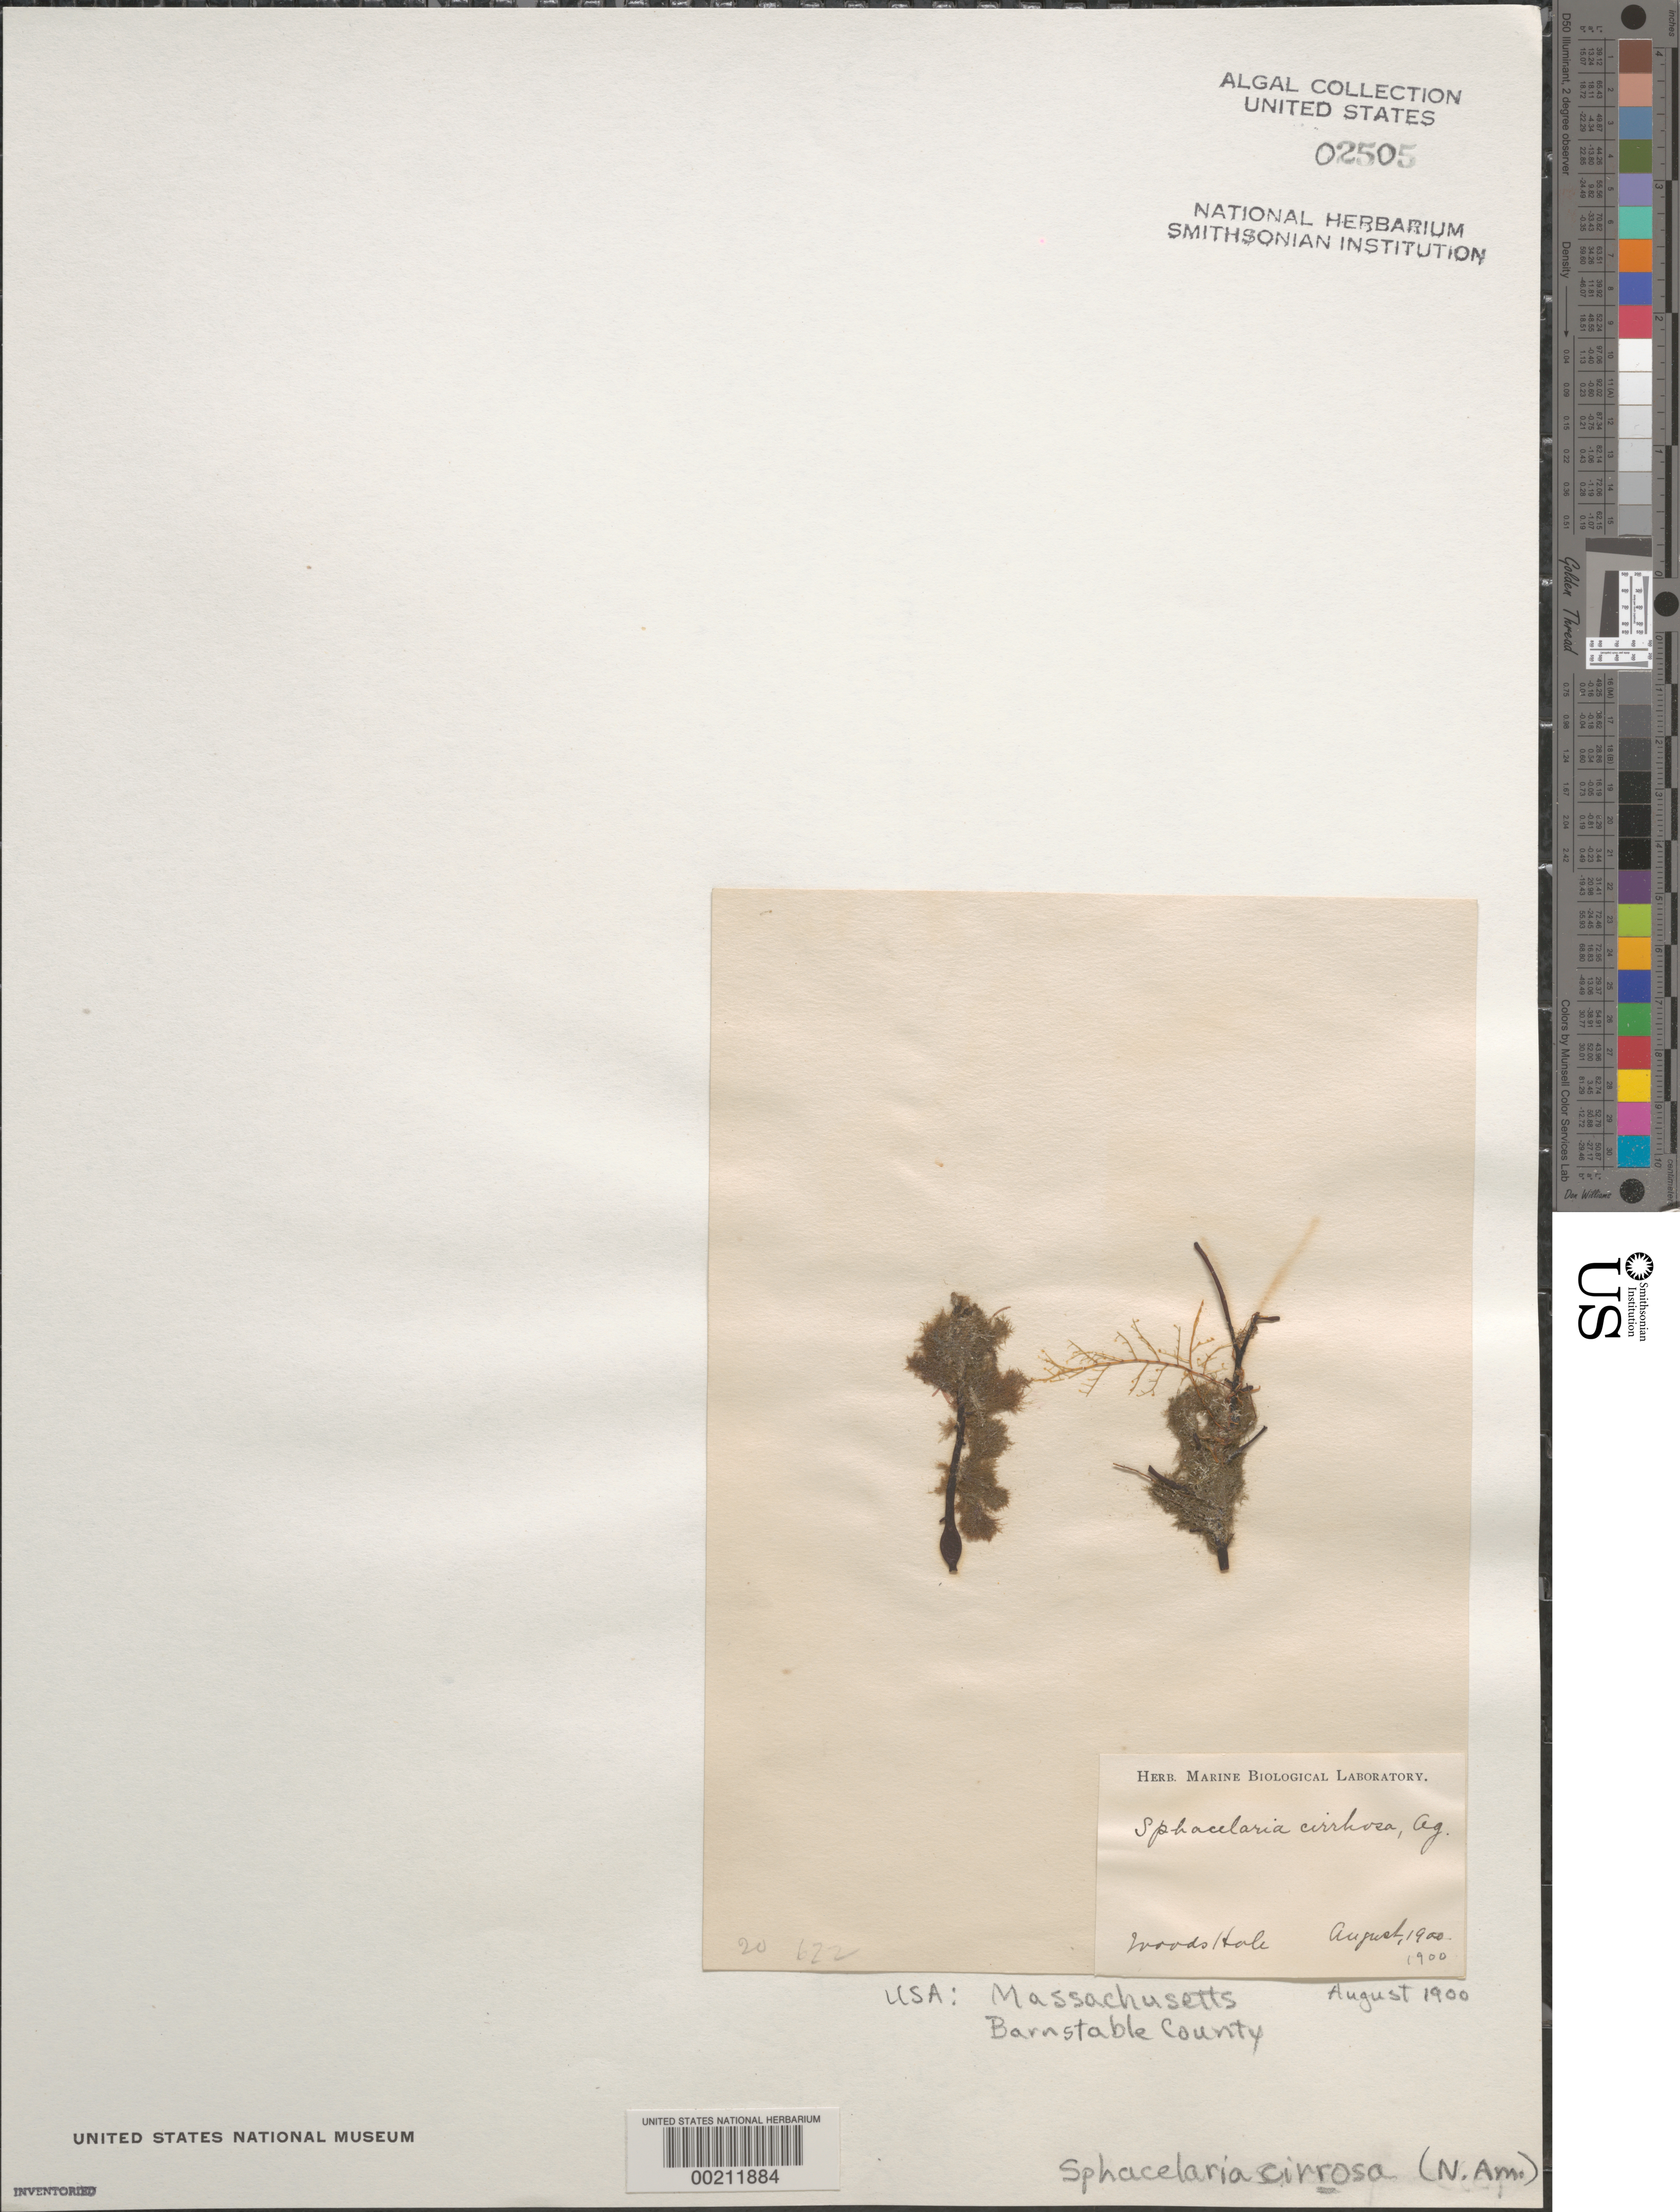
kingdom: Chromista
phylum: Ochrophyta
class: Phaeophyceae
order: Sphacelariales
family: Sphacelariaceae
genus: Sphacelaria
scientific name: Sphacelaria cirrosa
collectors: Marine Biological Lab (Herb.)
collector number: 20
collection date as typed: Aug 1900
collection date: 1900-08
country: United States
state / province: Massachusetts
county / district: Barnstable County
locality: Woods Hole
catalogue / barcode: US 2505